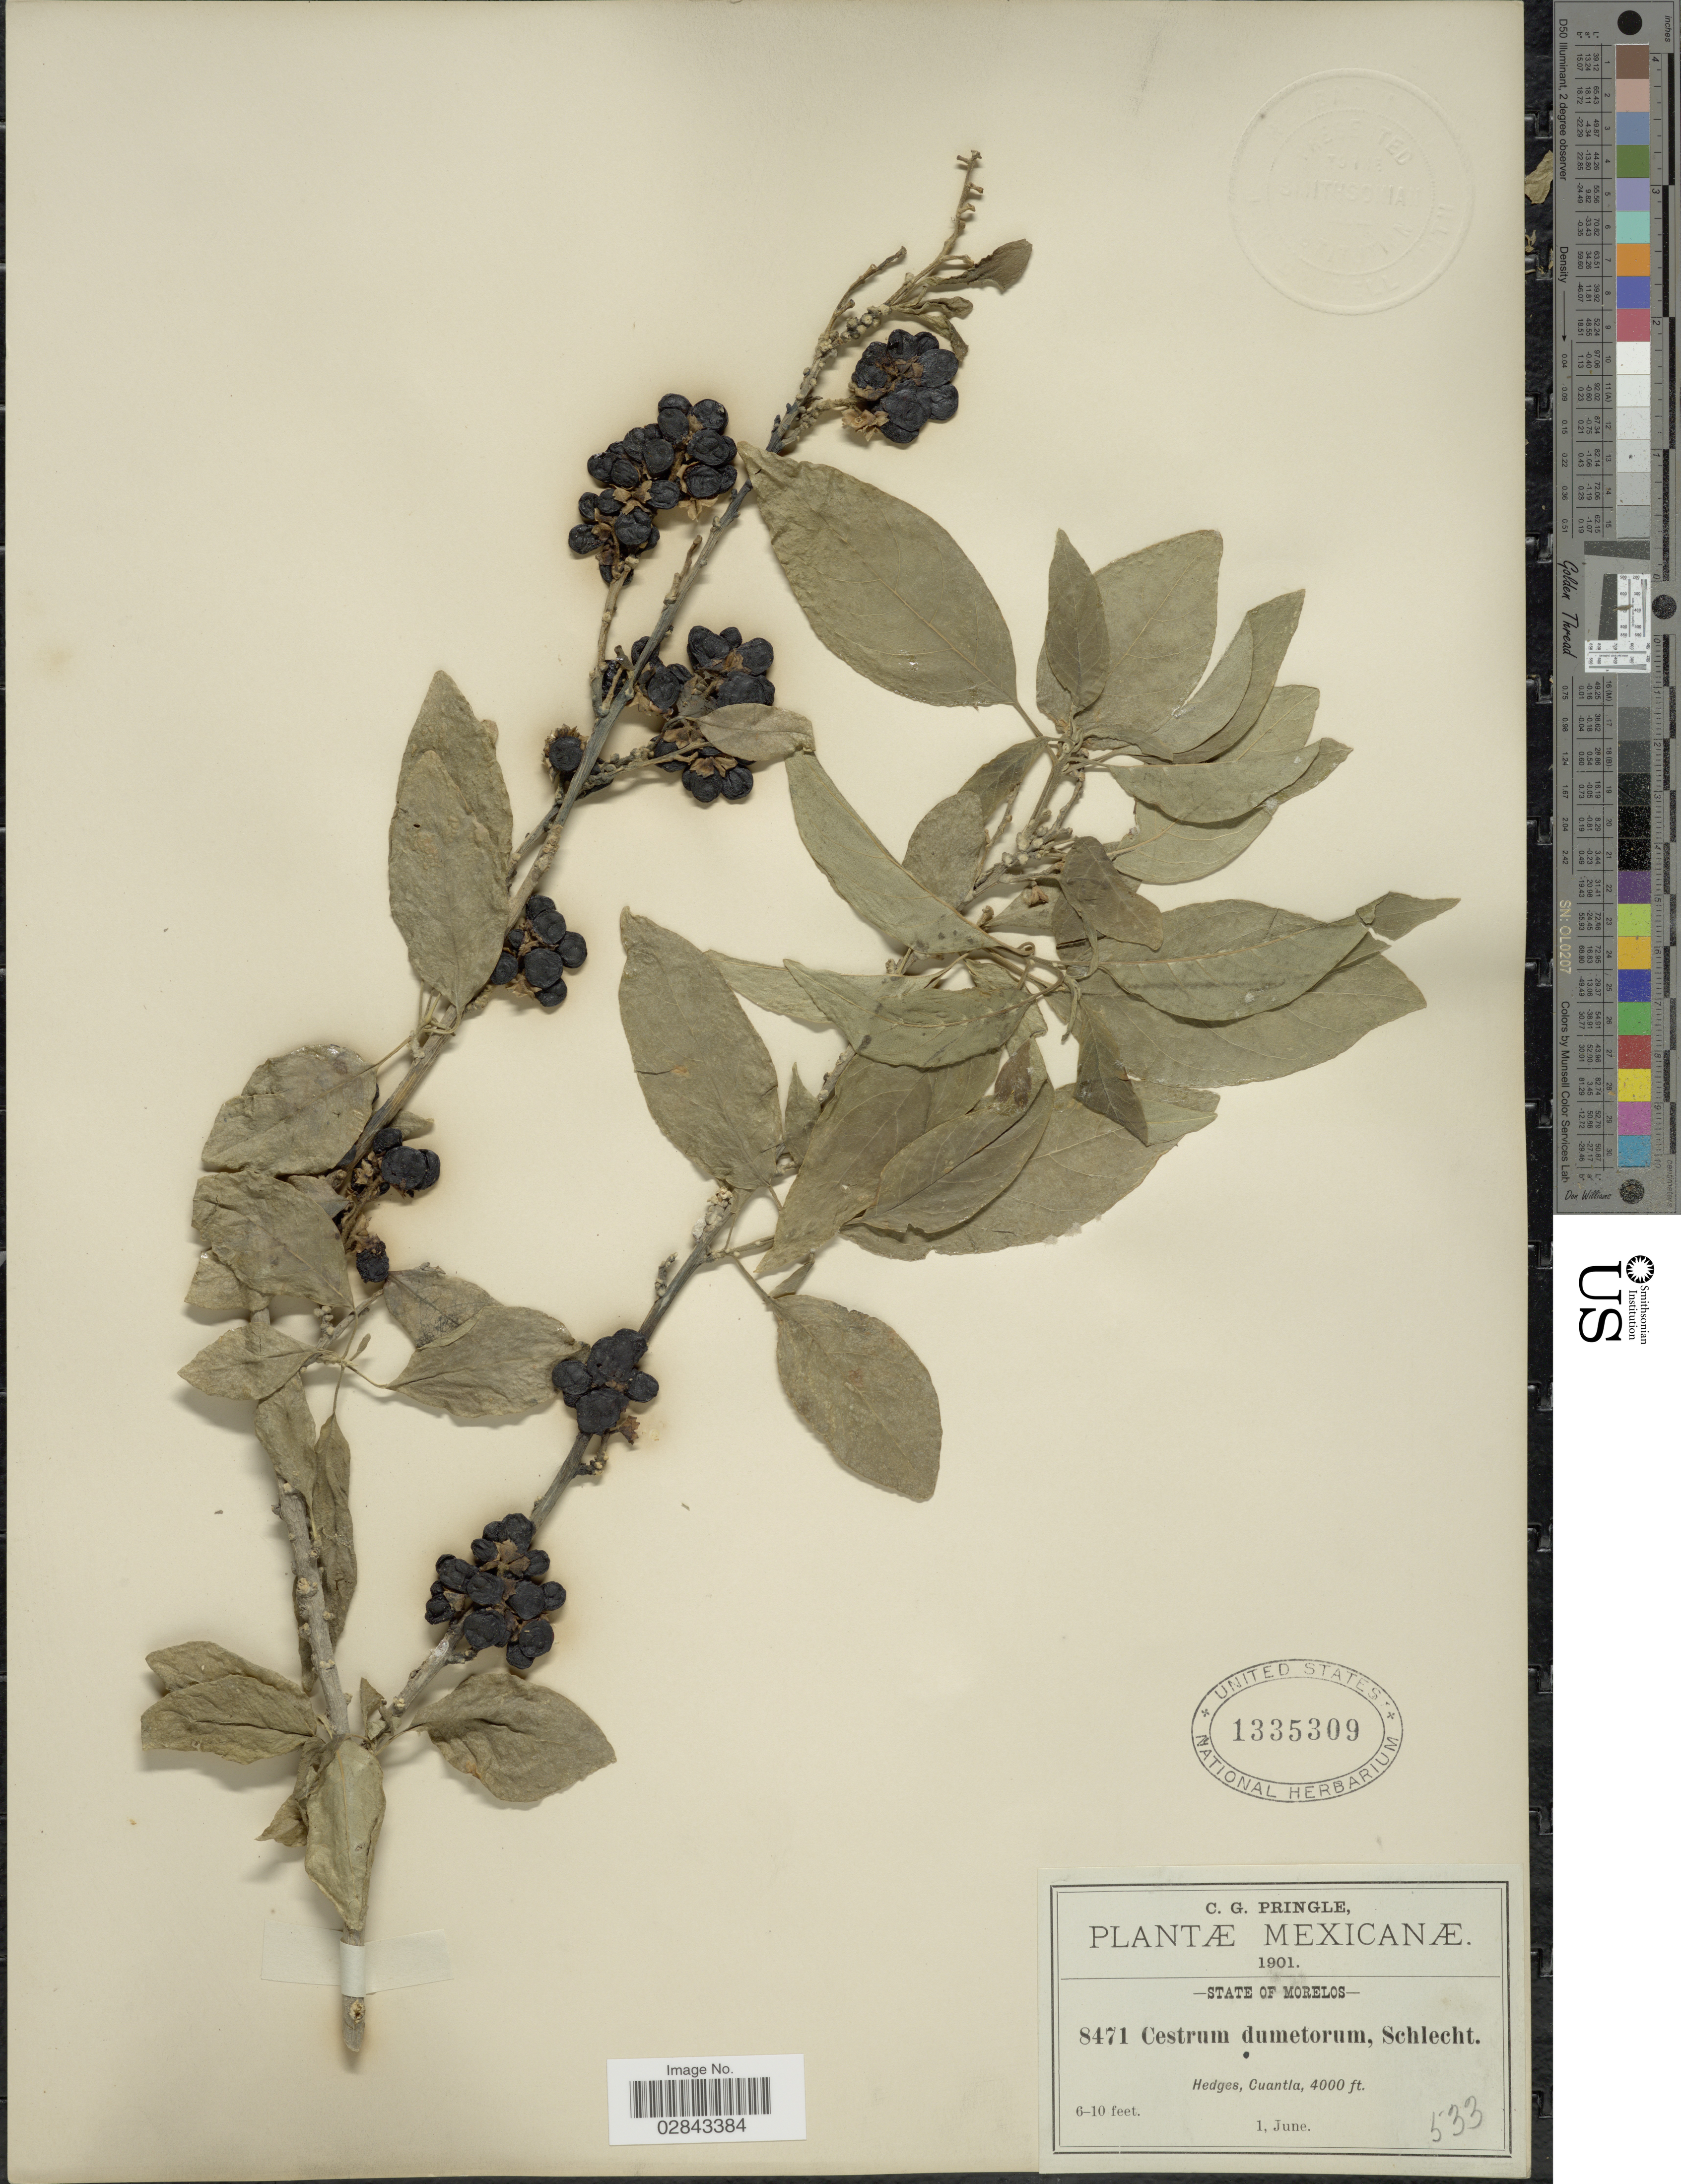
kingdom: Plantae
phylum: Tracheophyta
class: Magnoliopsida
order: Solanales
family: Solanaceae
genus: Cestrum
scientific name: Cestrum dumetorum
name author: Schltdl.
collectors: C. G. Pringle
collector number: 8471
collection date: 1901-06-01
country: Mexico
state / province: Morelos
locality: Hedges, Cuantla.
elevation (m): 1219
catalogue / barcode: US 1335309